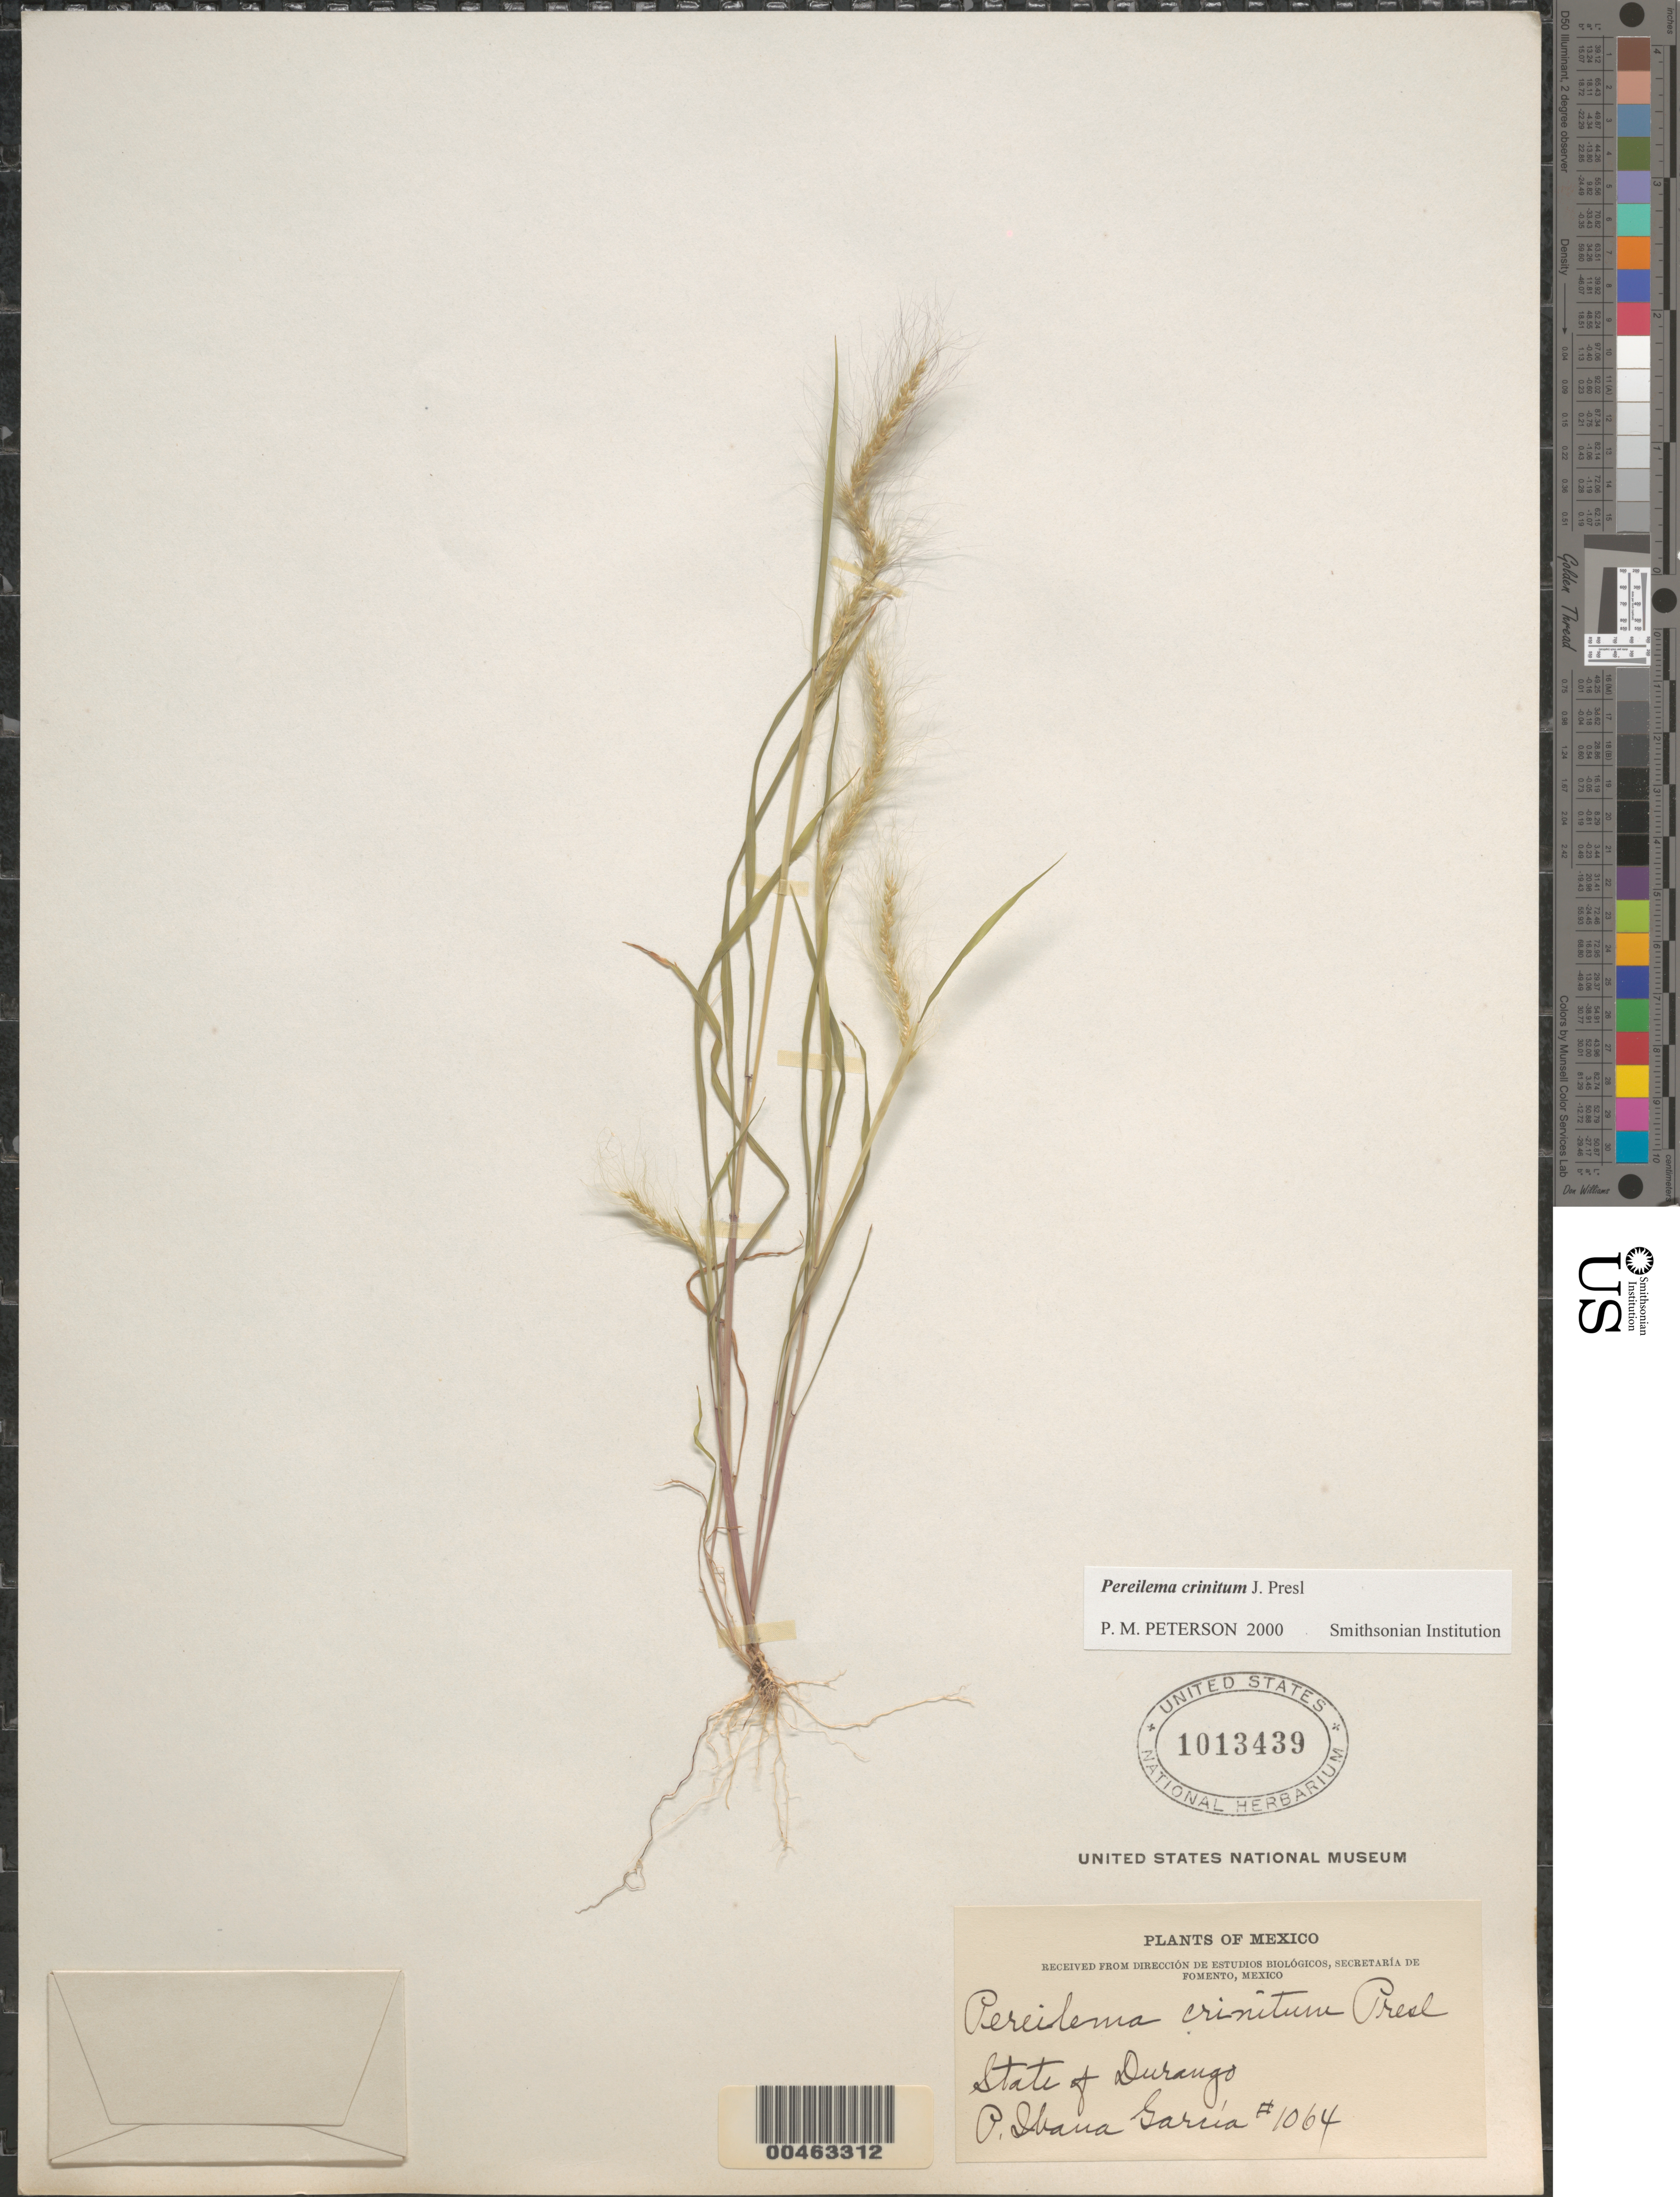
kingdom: Plantae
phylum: Tracheophyta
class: Liliopsida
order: Poales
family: Poaceae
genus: Pereilema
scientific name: Pereilema crinitum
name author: J. Presl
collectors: P. Ibana-Garcia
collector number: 1064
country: Mexico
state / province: Durango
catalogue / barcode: US 1013439